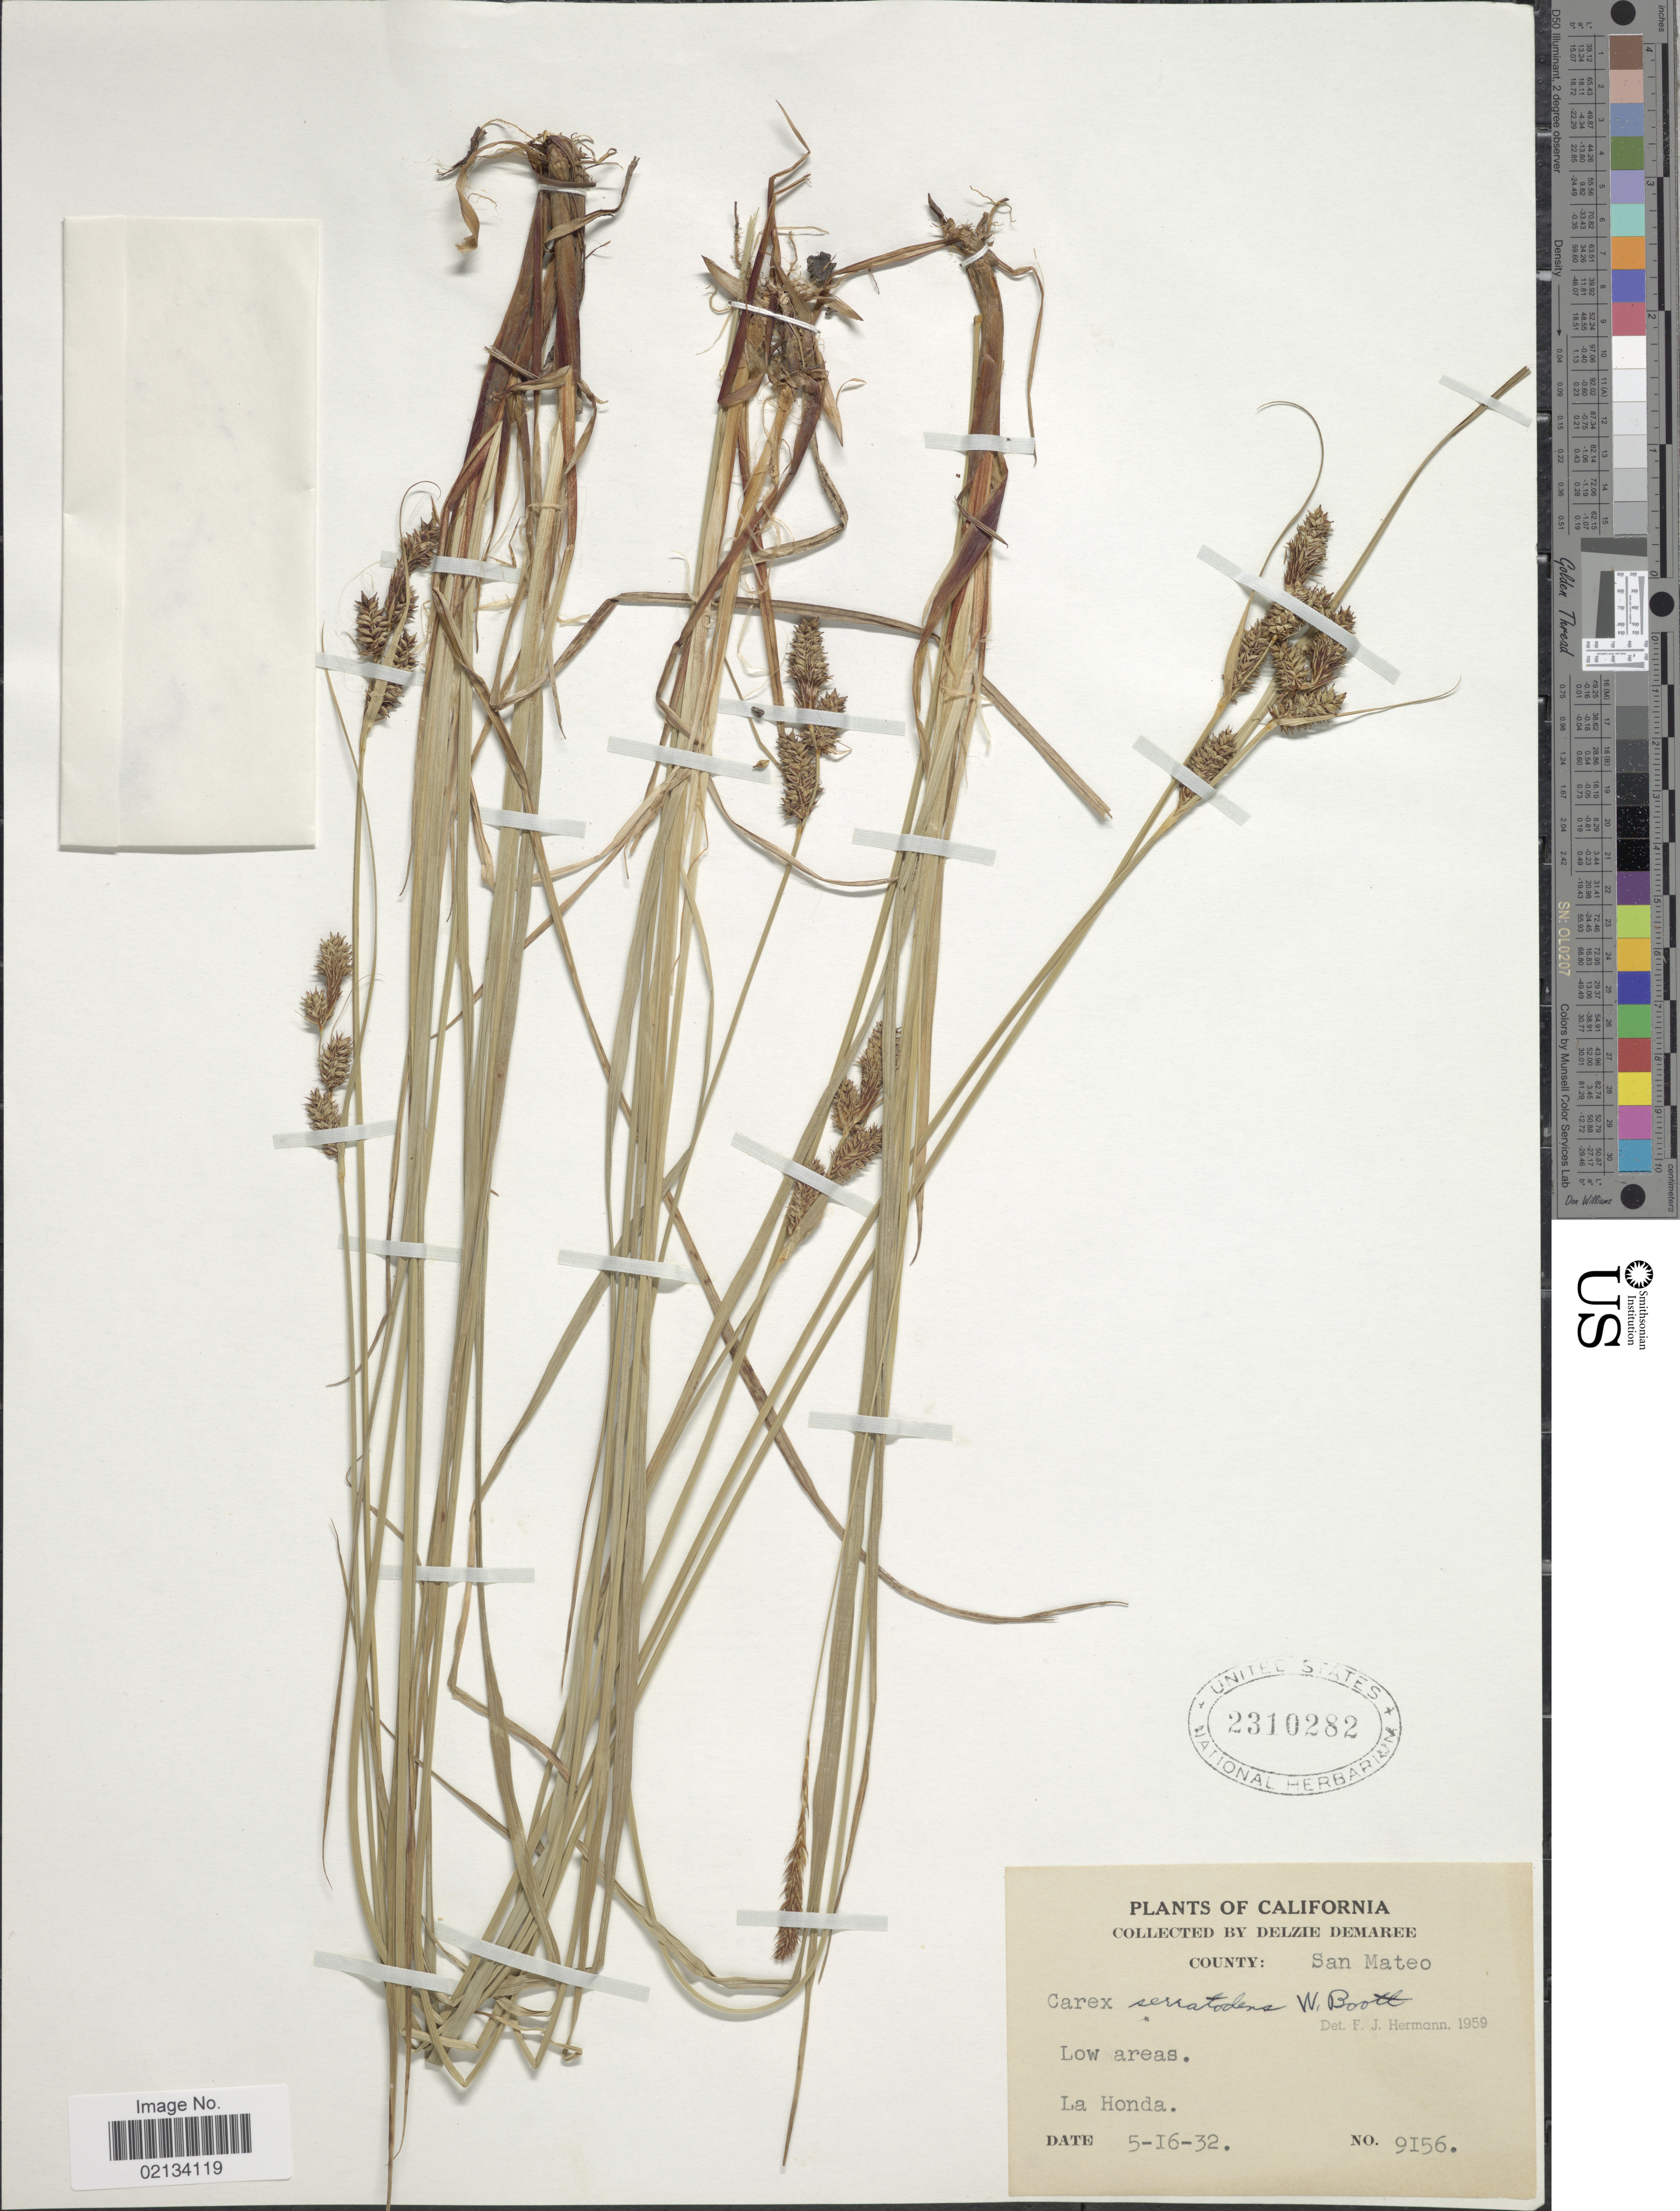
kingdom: Plantae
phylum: Tracheophyta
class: Liliopsida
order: Poales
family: Cyperaceae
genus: Carex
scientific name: Carex serratodens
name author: W. Boott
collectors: D. Demaree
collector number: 9156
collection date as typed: Transcribed d/m/y: 16/5/32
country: United States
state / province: California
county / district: San Mateo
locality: San Mateo County, low areas, La Honda.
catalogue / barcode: US 2310282